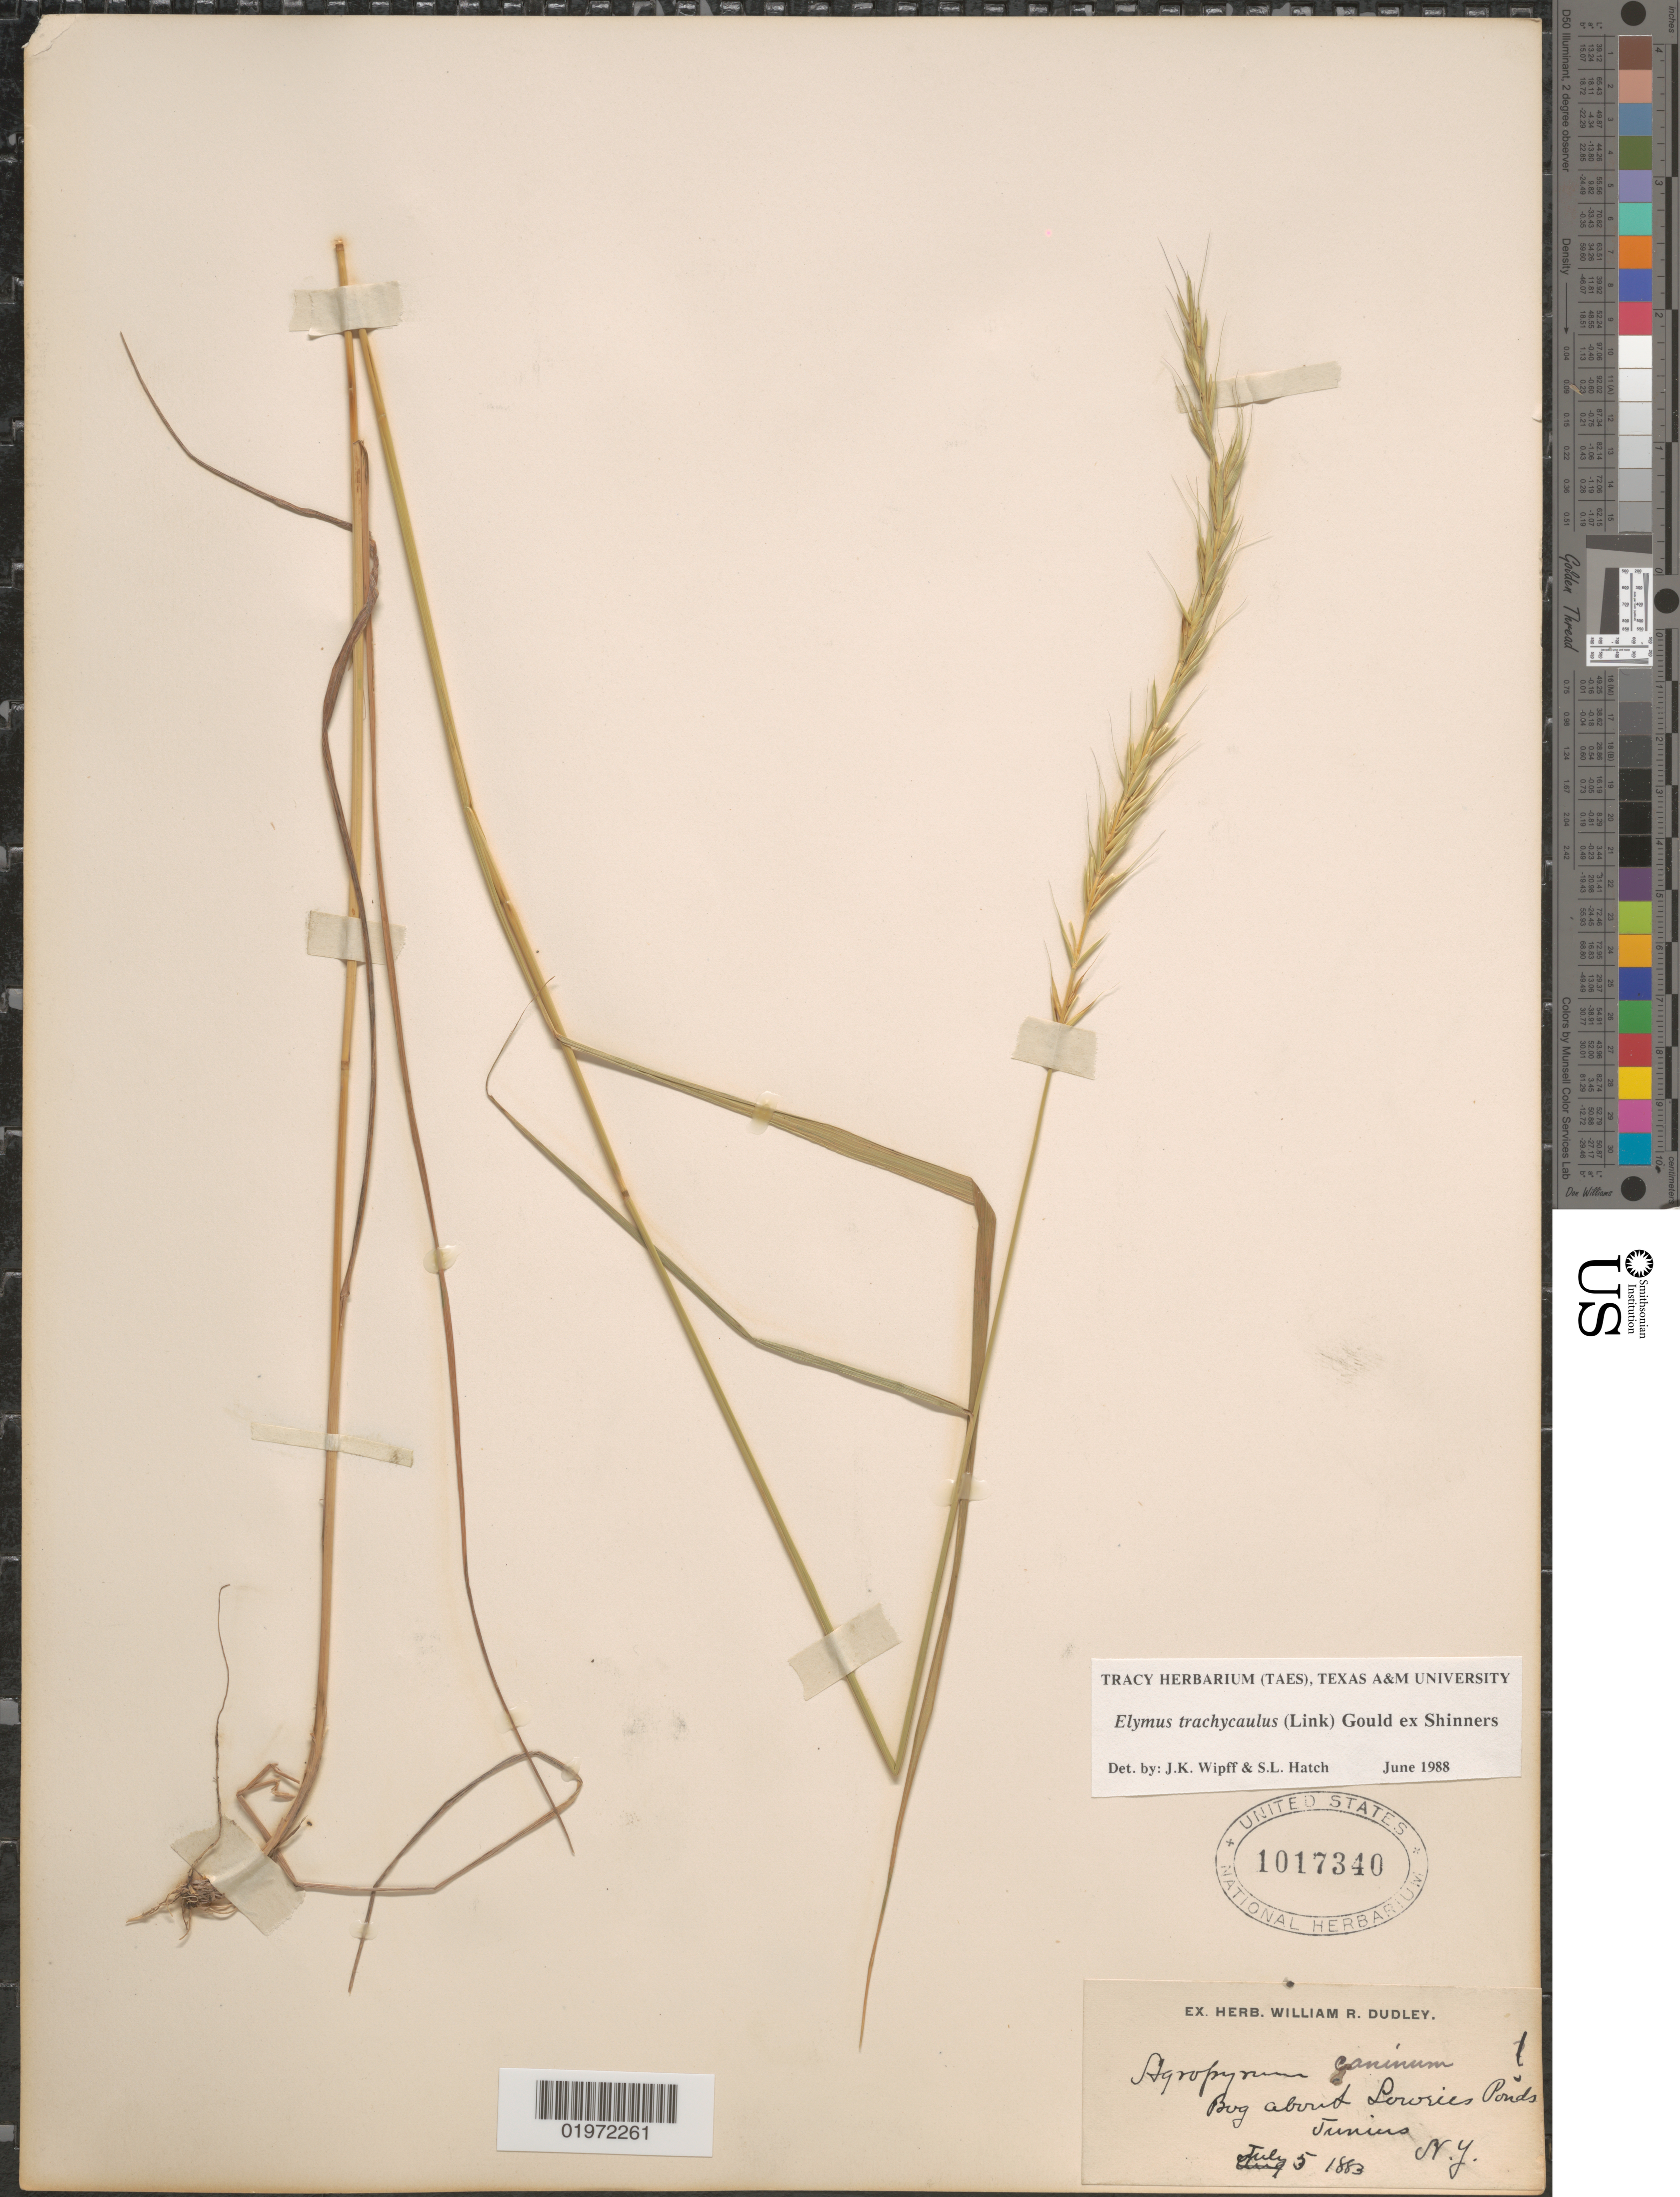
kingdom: Plantae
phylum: Tracheophyta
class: Liliopsida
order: Poales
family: Poaceae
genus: Elymus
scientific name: Elymus trachycaulus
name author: (Link) Gould ex Shinners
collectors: Ex herb. William R. Dudley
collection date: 1883-07-05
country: United States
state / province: New York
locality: Bog about Lowries Ponds. Junius.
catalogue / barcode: US 1017340